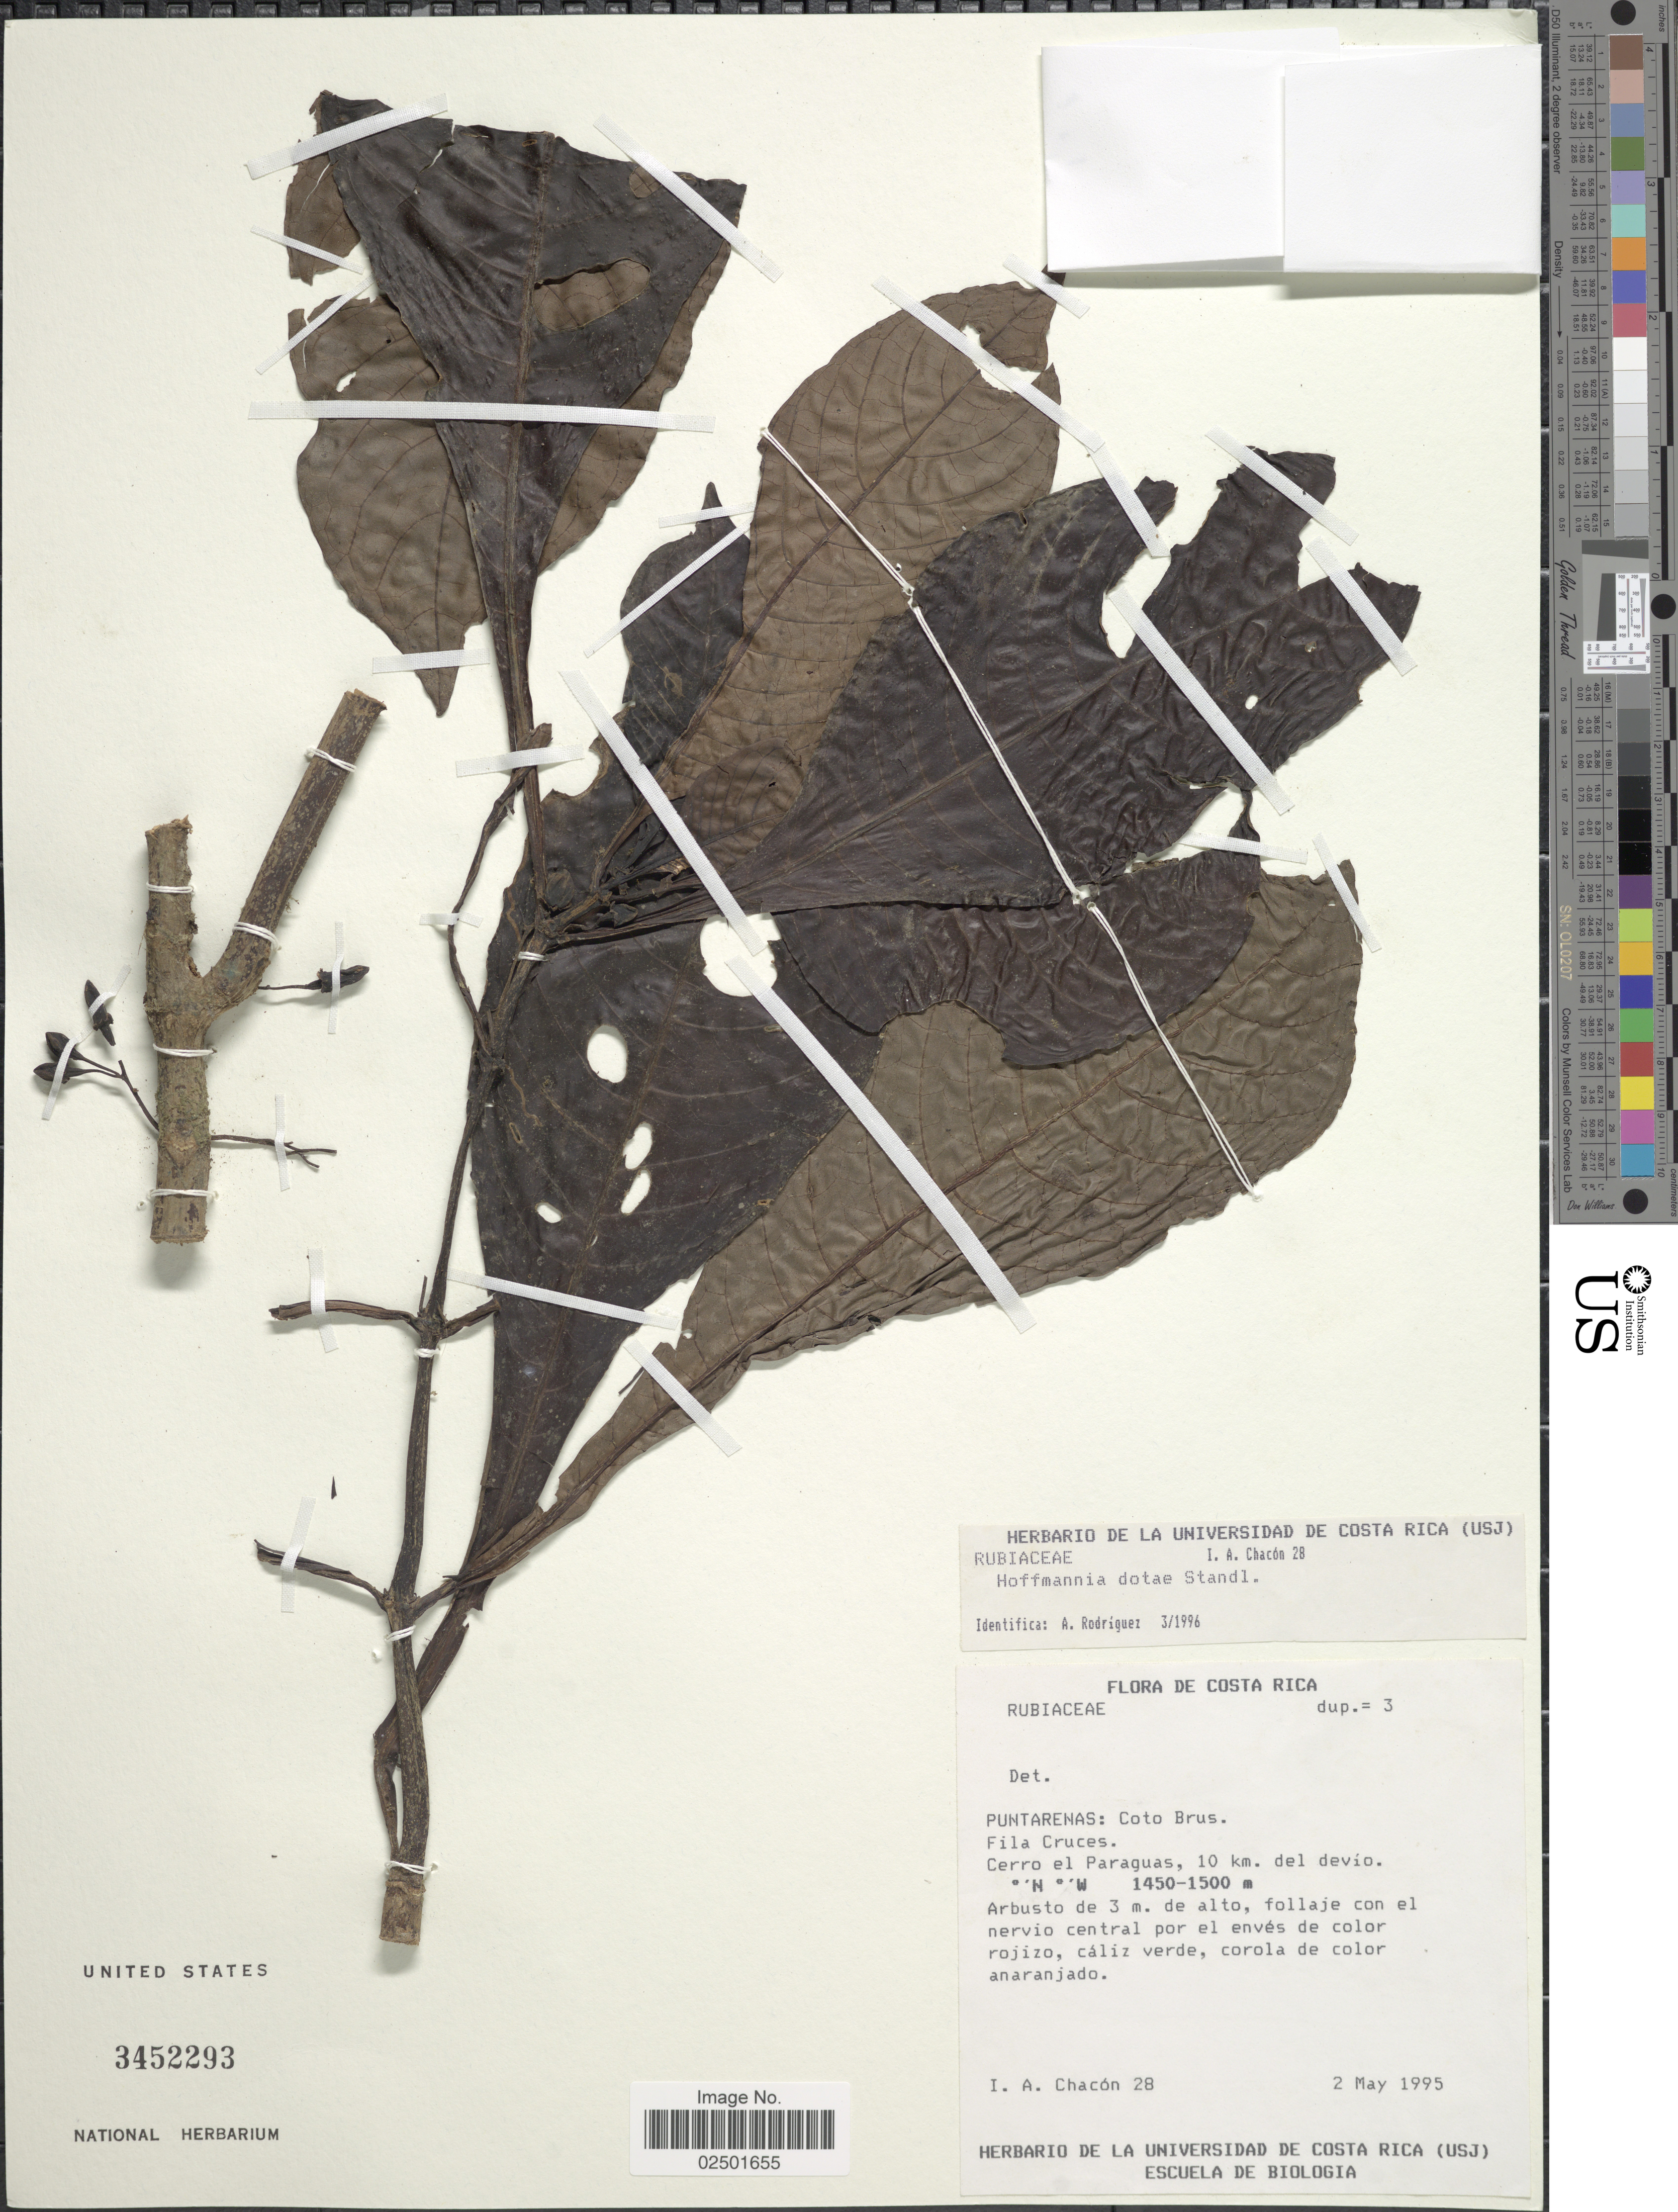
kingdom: Plantae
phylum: Tracheophyta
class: Magnoliopsida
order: Gentianales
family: Rubiaceae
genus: Hoffmannia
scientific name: Hoffmannia dotae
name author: Standl.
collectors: I. Chacón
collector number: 28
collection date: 1995-05-02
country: Costa Rica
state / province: Puntarenas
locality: Coto Brus. Fila Cruces. Cerro el Paraguas, 10 km del devío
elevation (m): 1450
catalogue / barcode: US 3452293